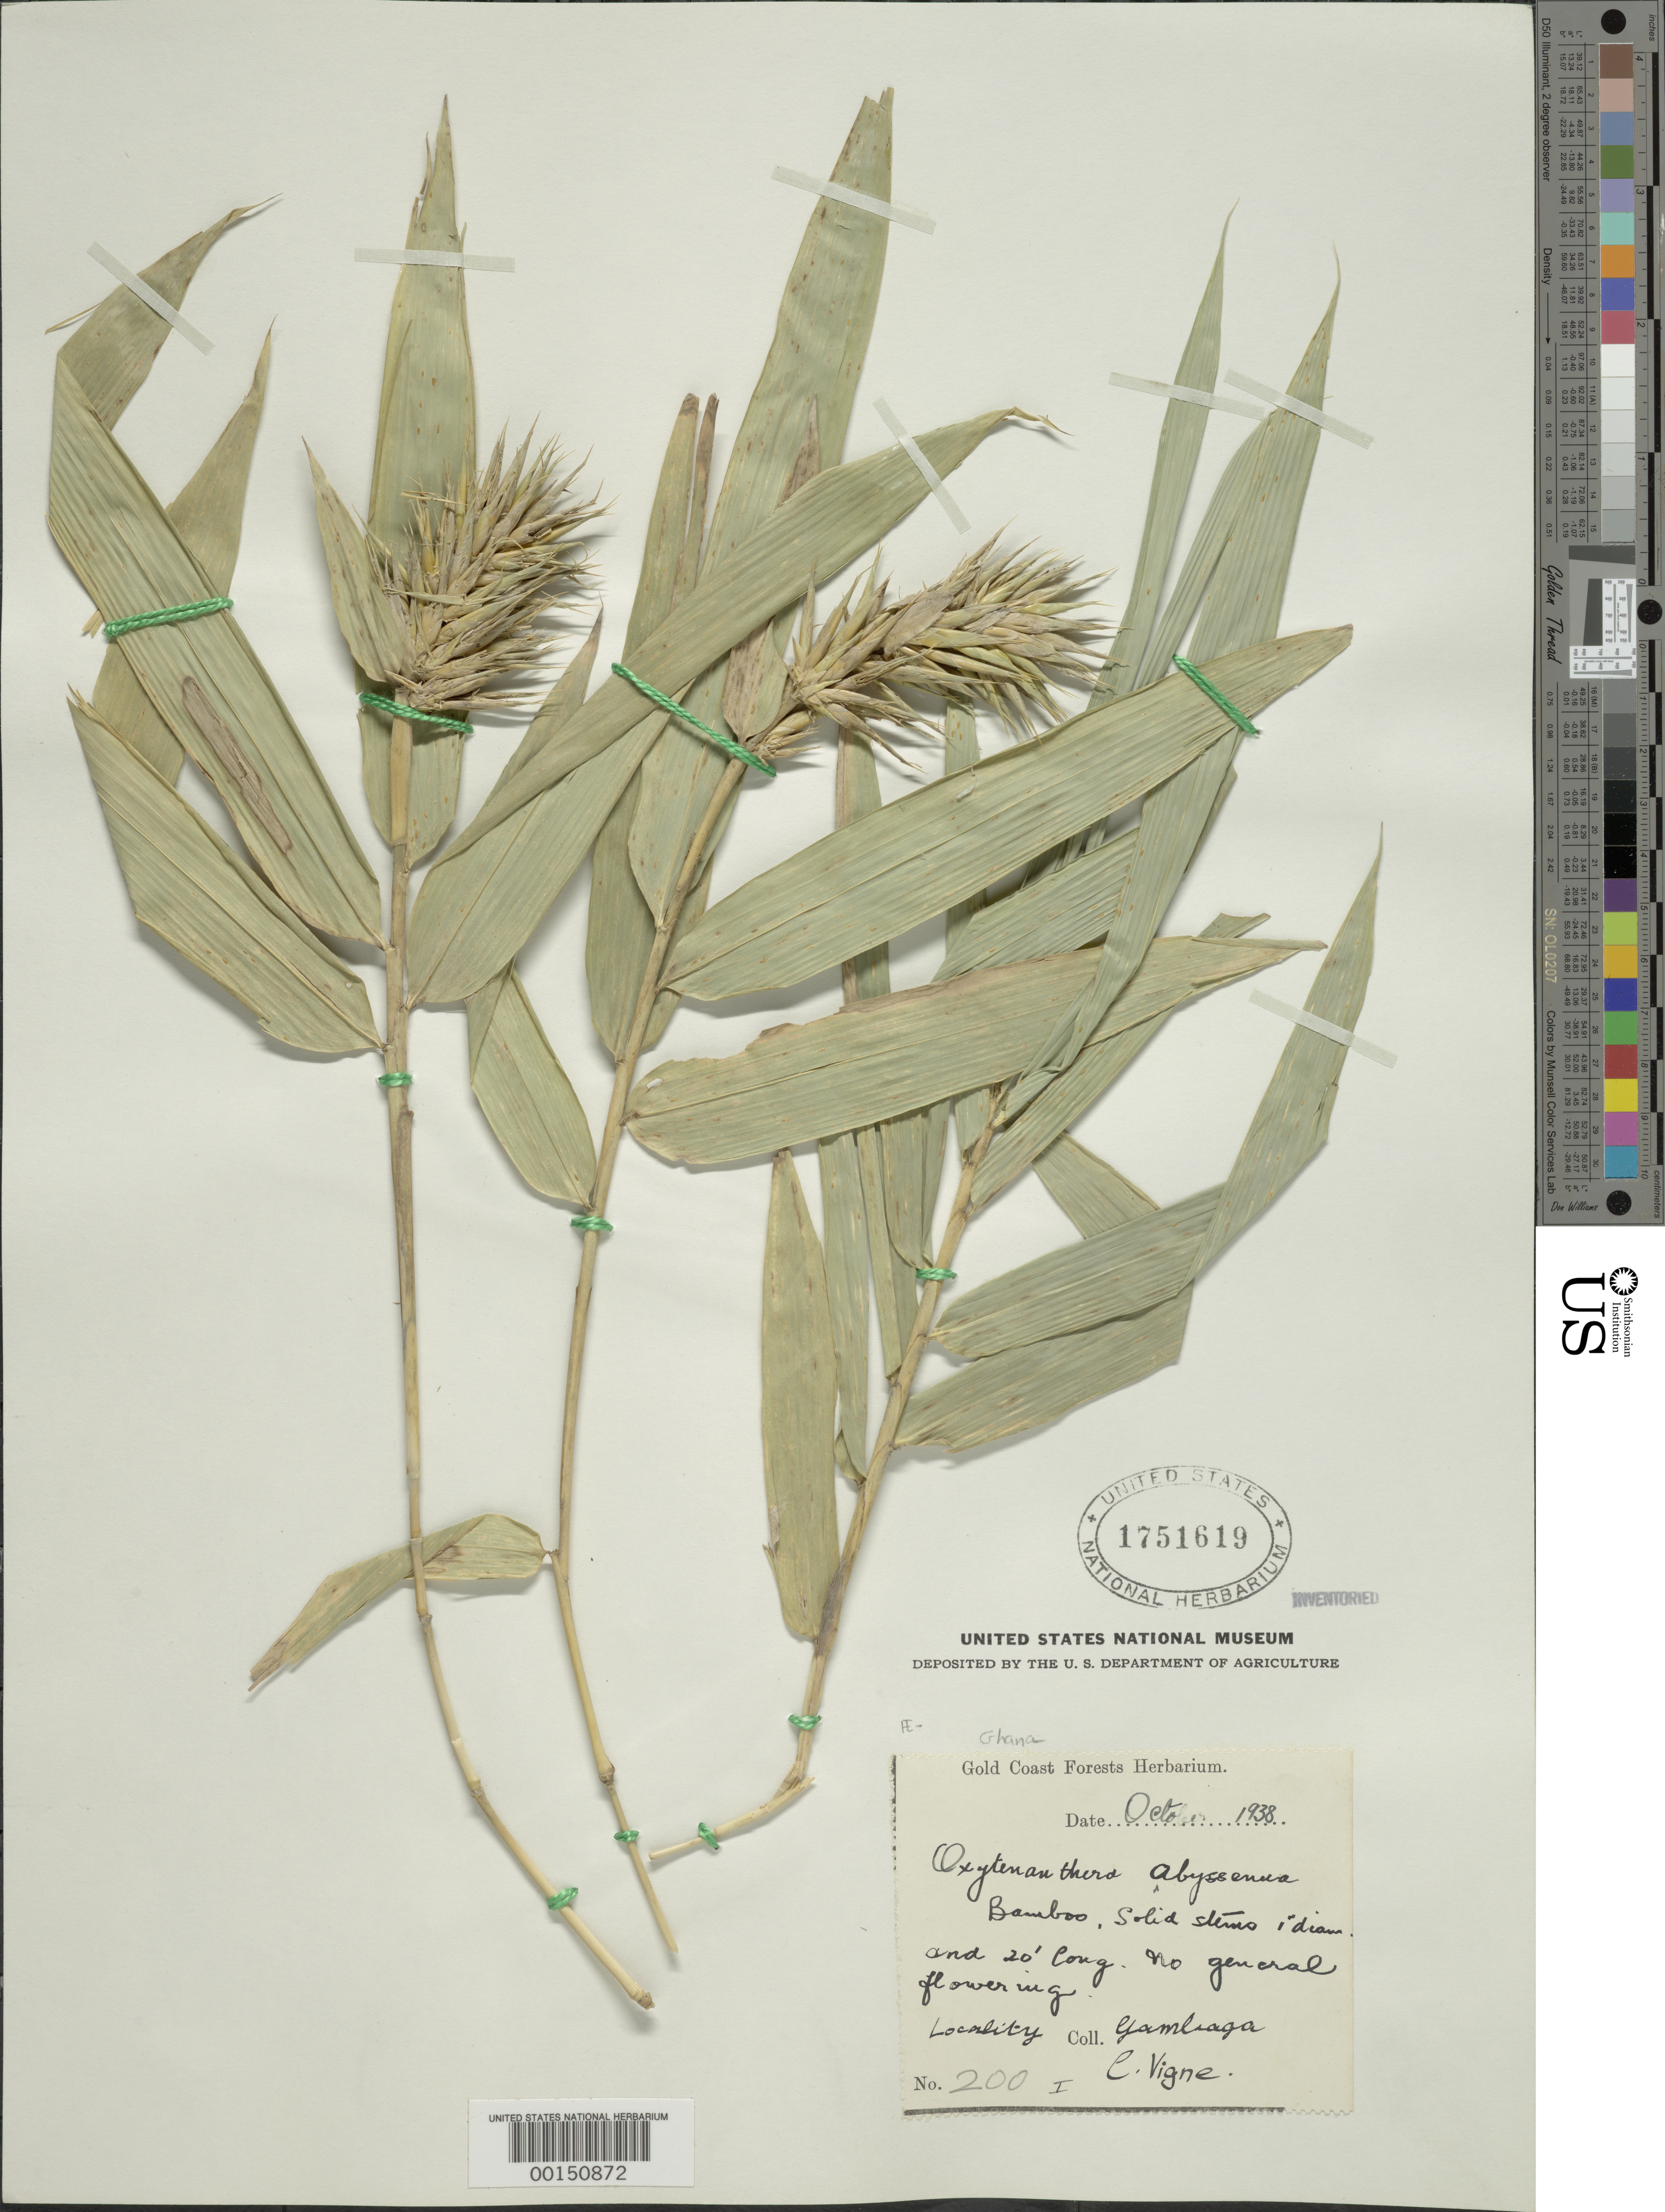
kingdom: Plantae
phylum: Tracheophyta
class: Liliopsida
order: Poales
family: Poaceae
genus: Oxytenanthera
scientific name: Oxytenanthera abyssinica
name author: (A. Rich.) Munro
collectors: C. Vigne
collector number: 200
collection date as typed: Oct 1938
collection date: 1938-10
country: Ghana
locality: Gambaga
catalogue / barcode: US 1751619